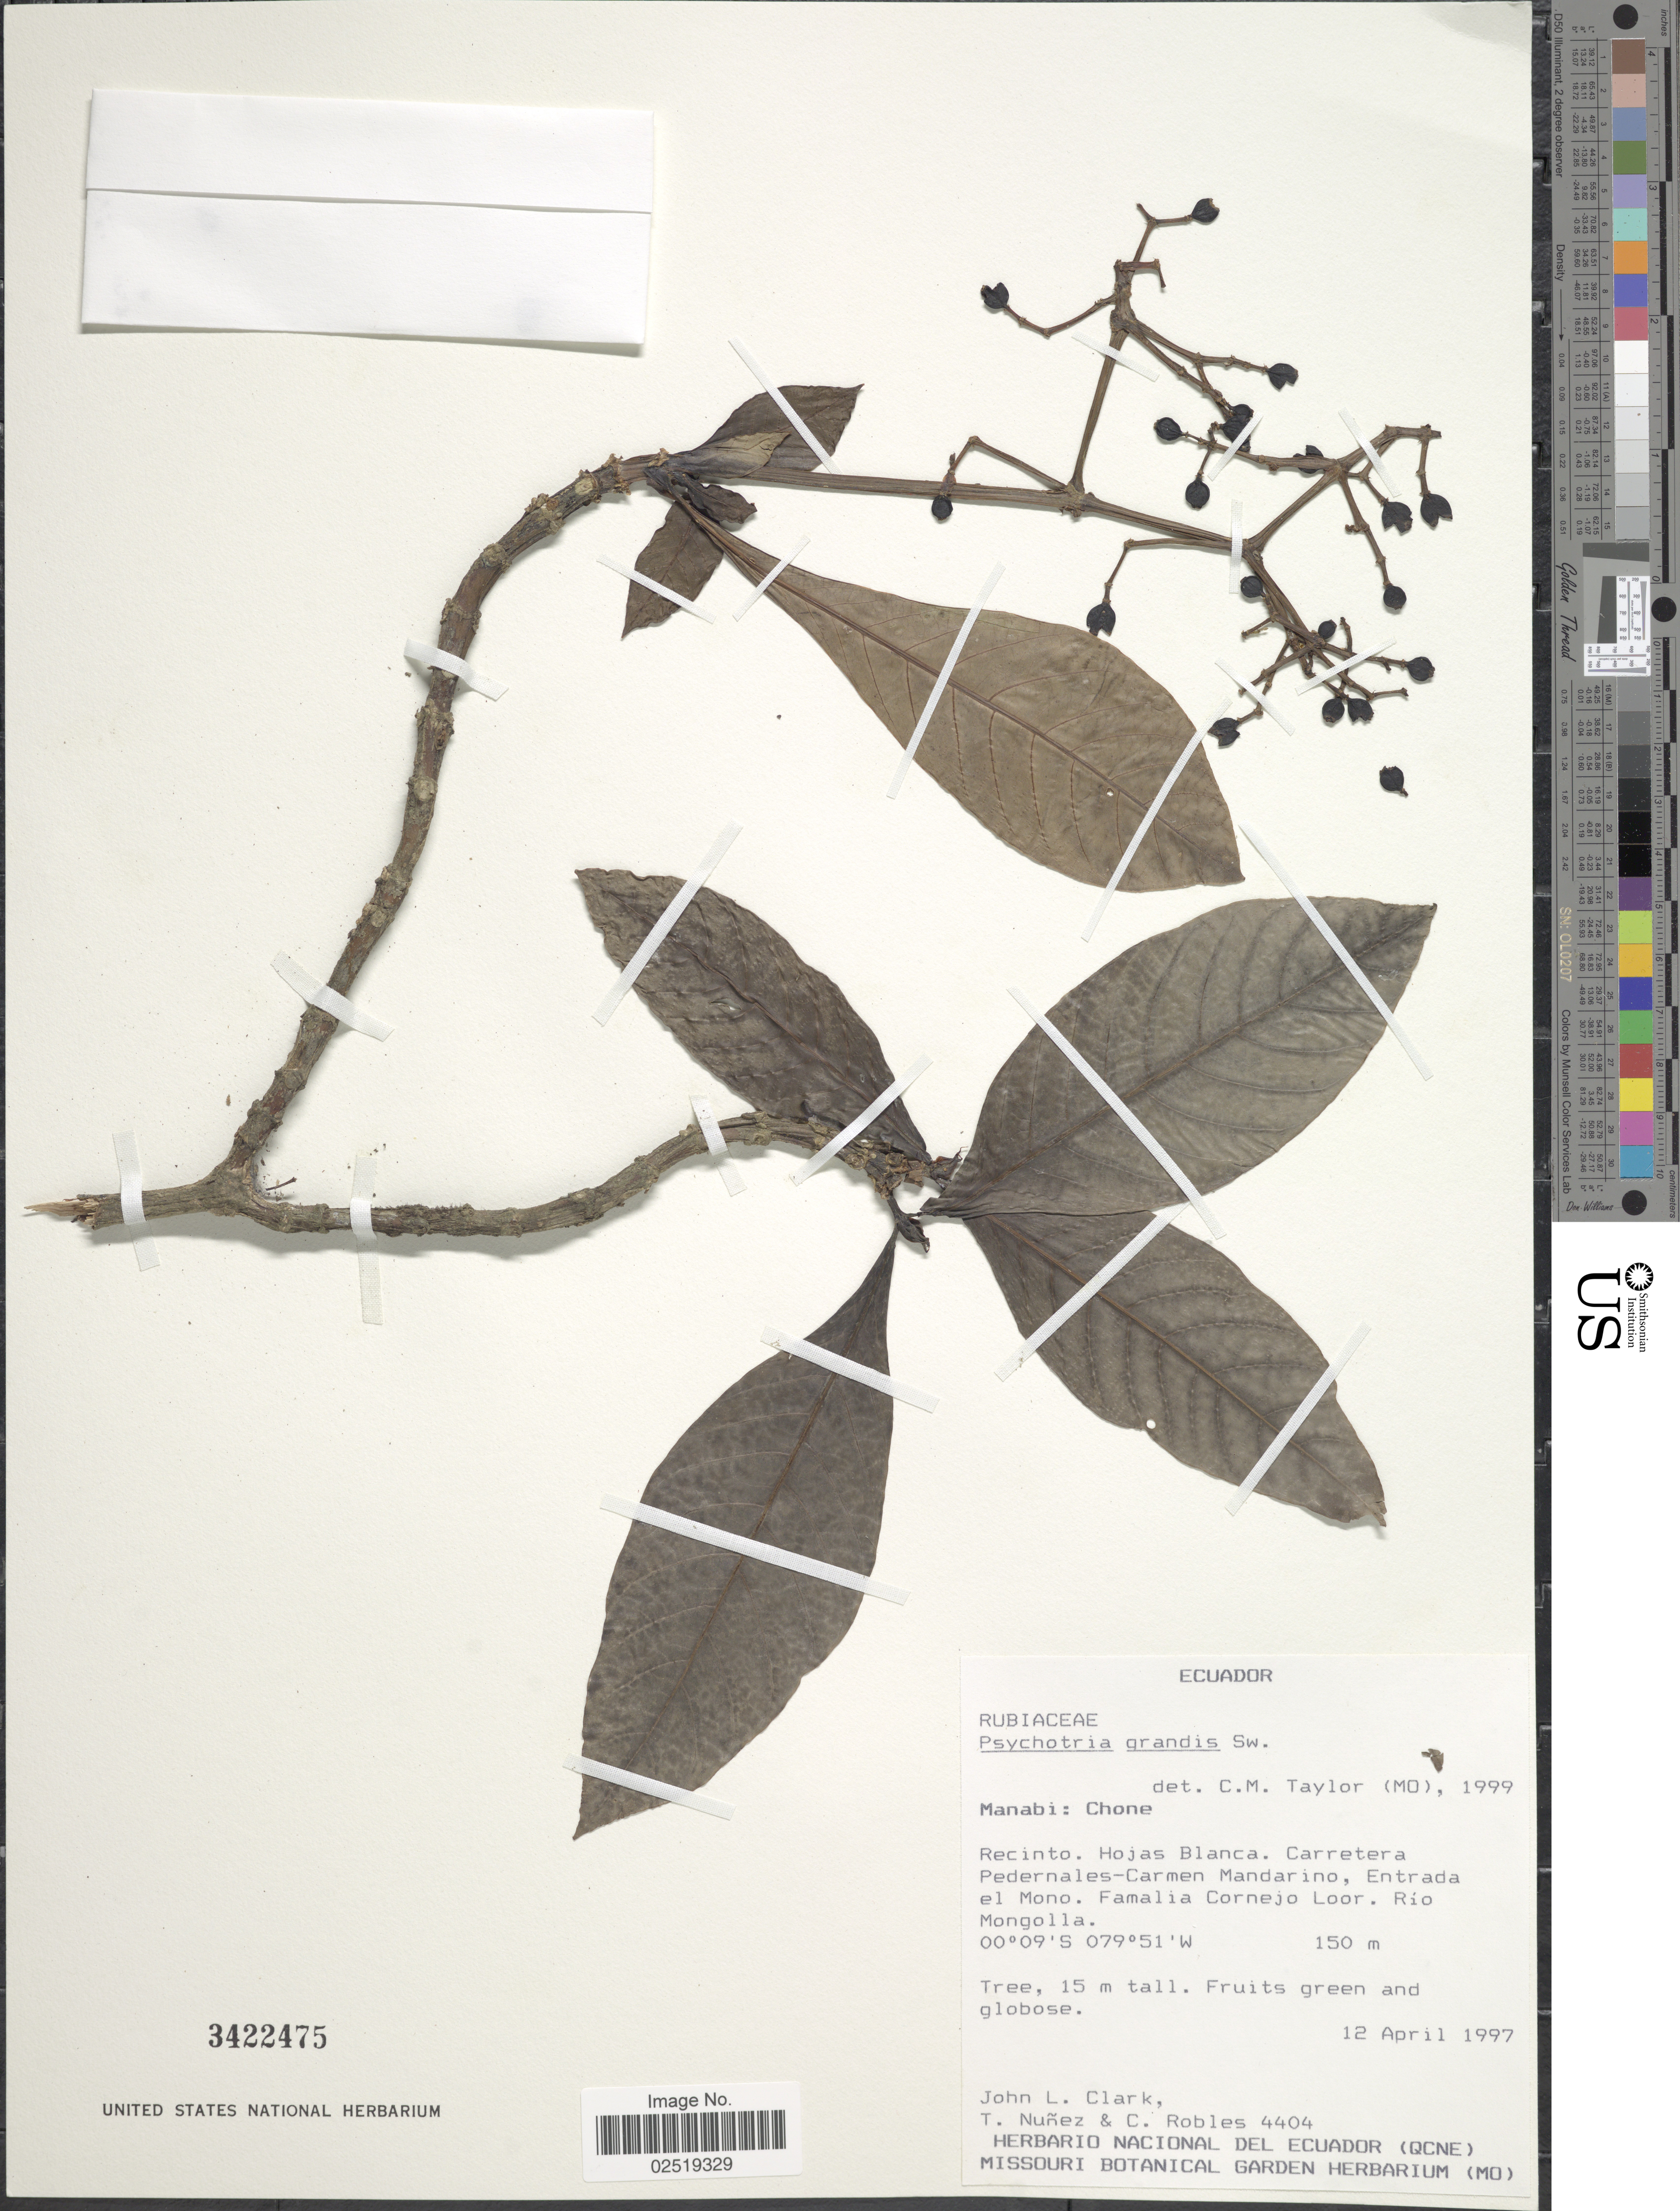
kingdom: Plantae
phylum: Tracheophyta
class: Magnoliopsida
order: Gentianales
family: Rubiaceae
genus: Psychotria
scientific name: Psychotria grandis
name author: Sw.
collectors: J. L. Clark, T. Núñez & C. Robles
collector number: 4404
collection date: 1997-04-12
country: Ecuador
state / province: Manabí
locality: Manabi: Chone. Recinto. Hojas Blanca. Carretera Pedernales-Carmen Mandarino, Entrada el Mono. Famalia Cornejo Loor. Rio Mongolla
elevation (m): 150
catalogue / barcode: US 3422475